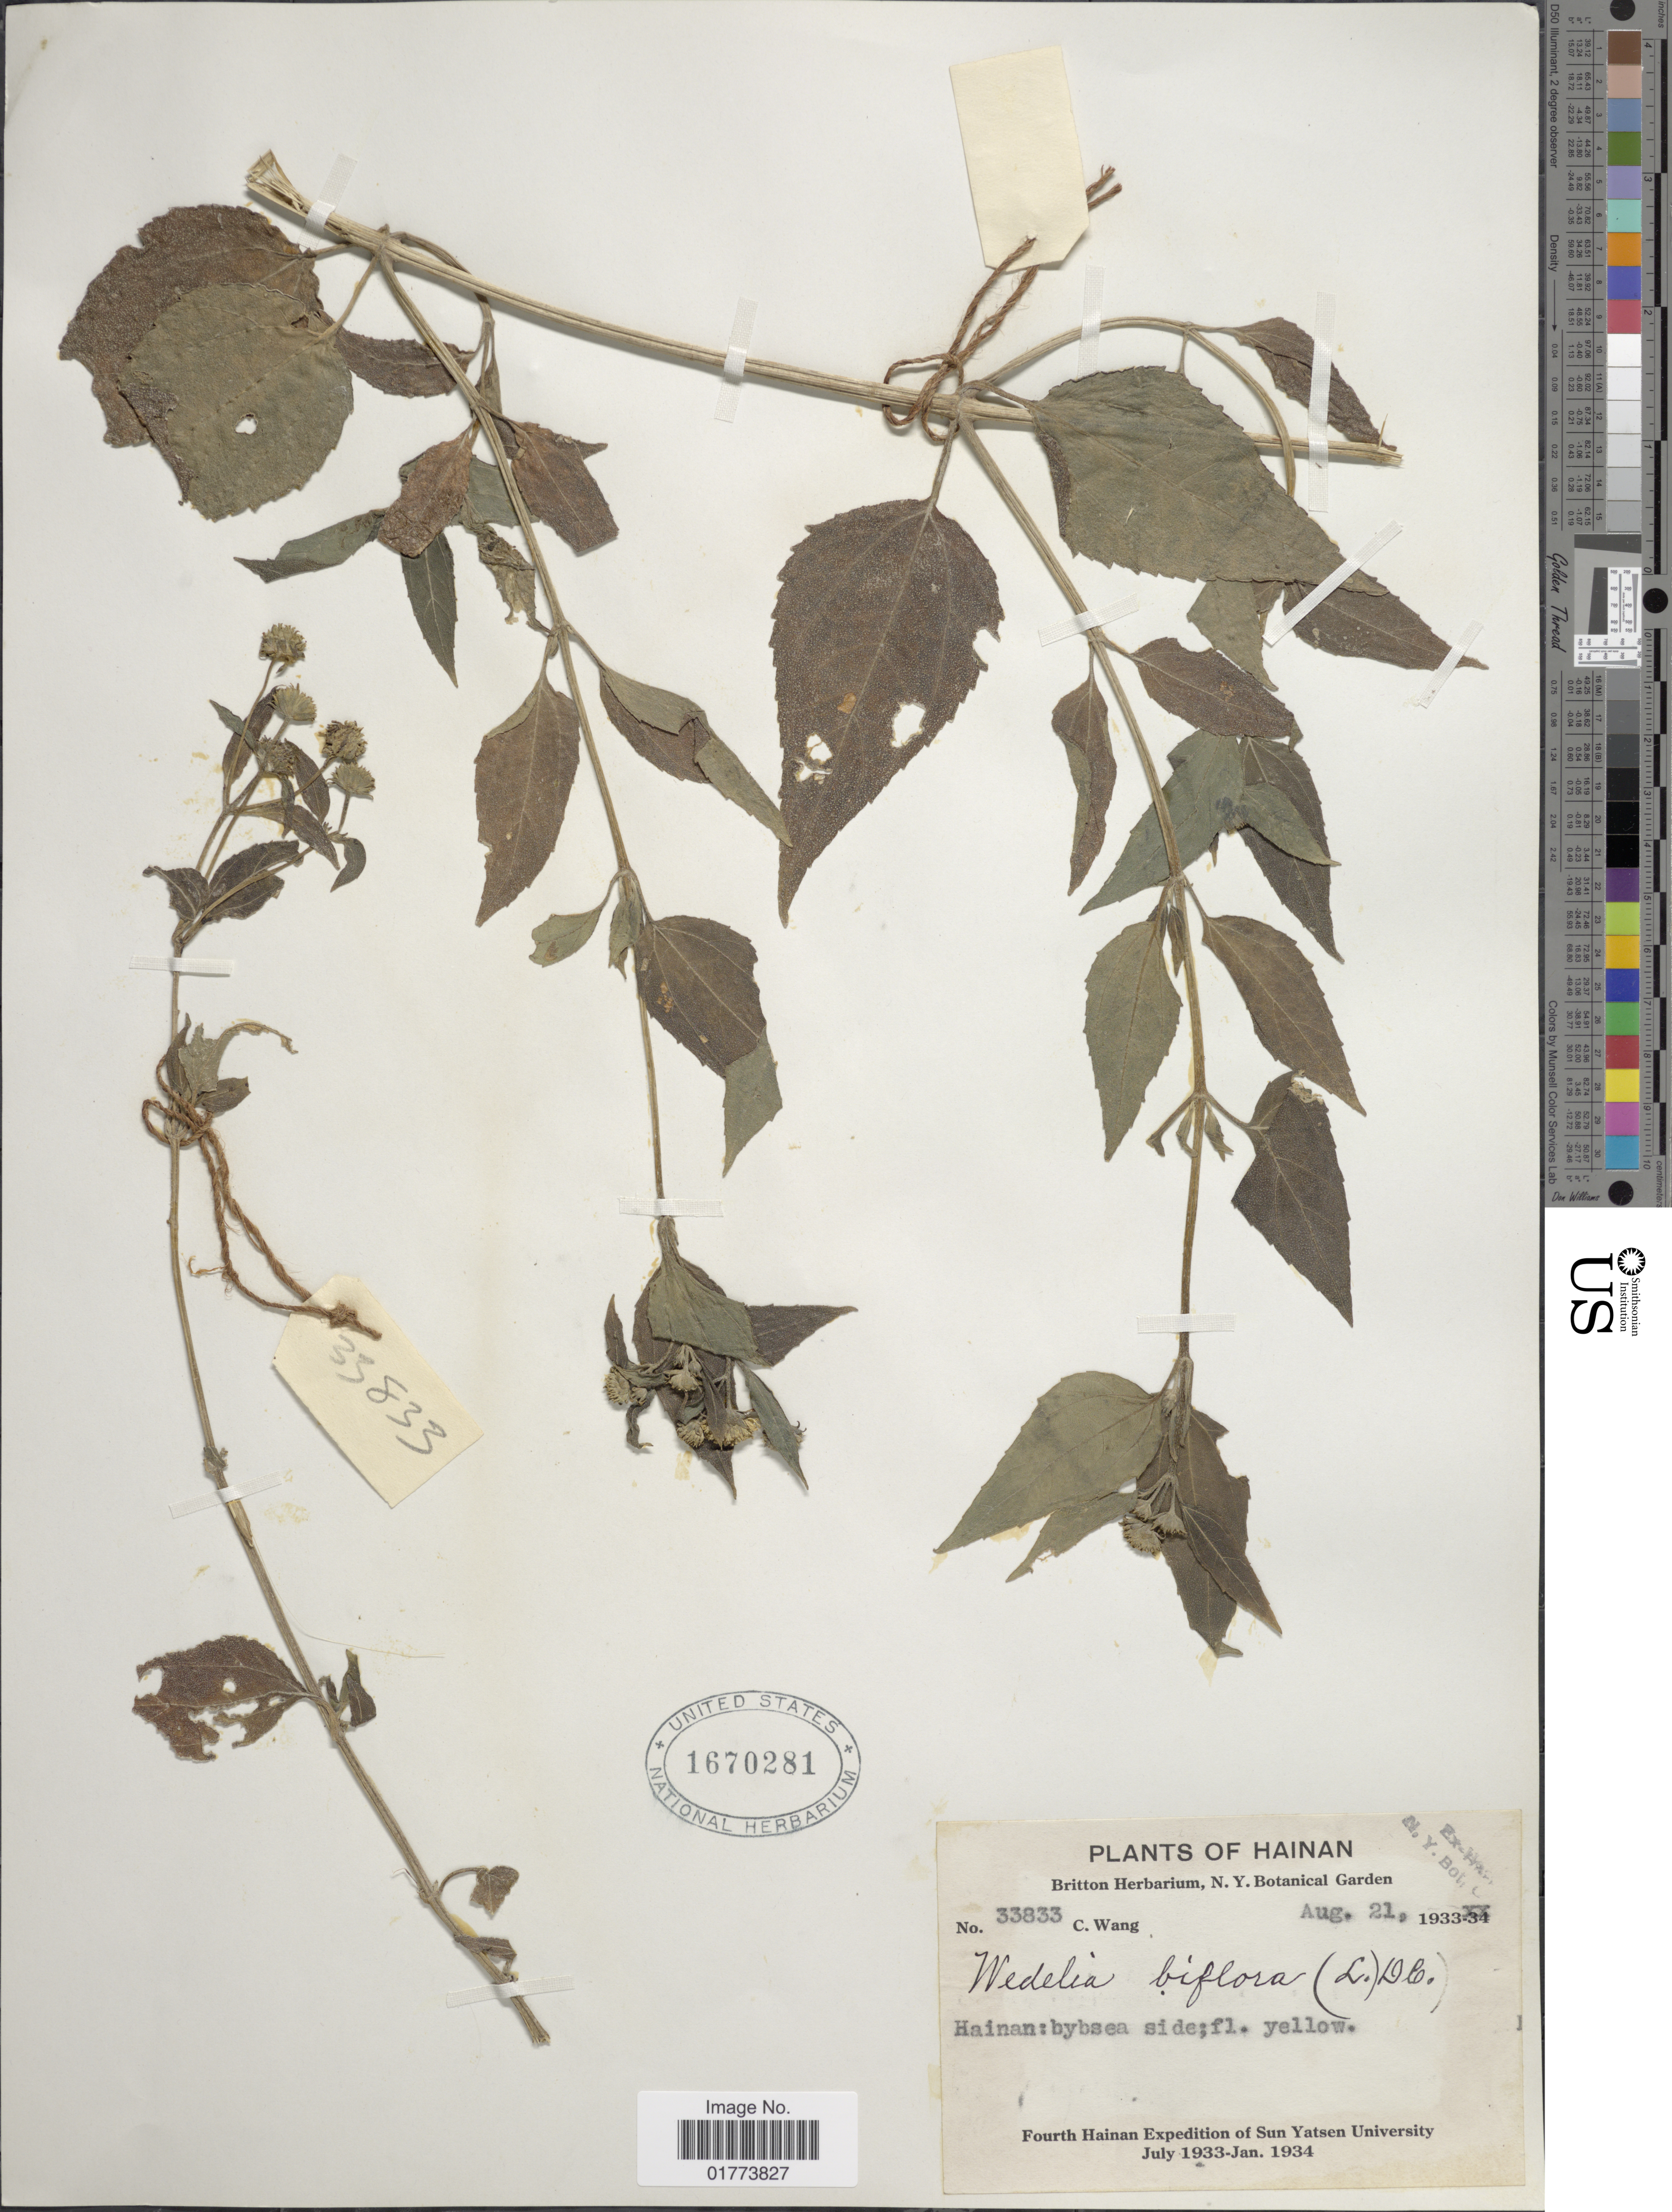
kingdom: Plantae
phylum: Tracheophyta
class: Magnoliopsida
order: Asterales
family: Asteraceae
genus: Wollastonia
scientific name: Wollastonia biflora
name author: (L.) DC.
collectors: C. Wang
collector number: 33833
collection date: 1933-08-21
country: China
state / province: Hainan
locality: Hainan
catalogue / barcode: US 1670281